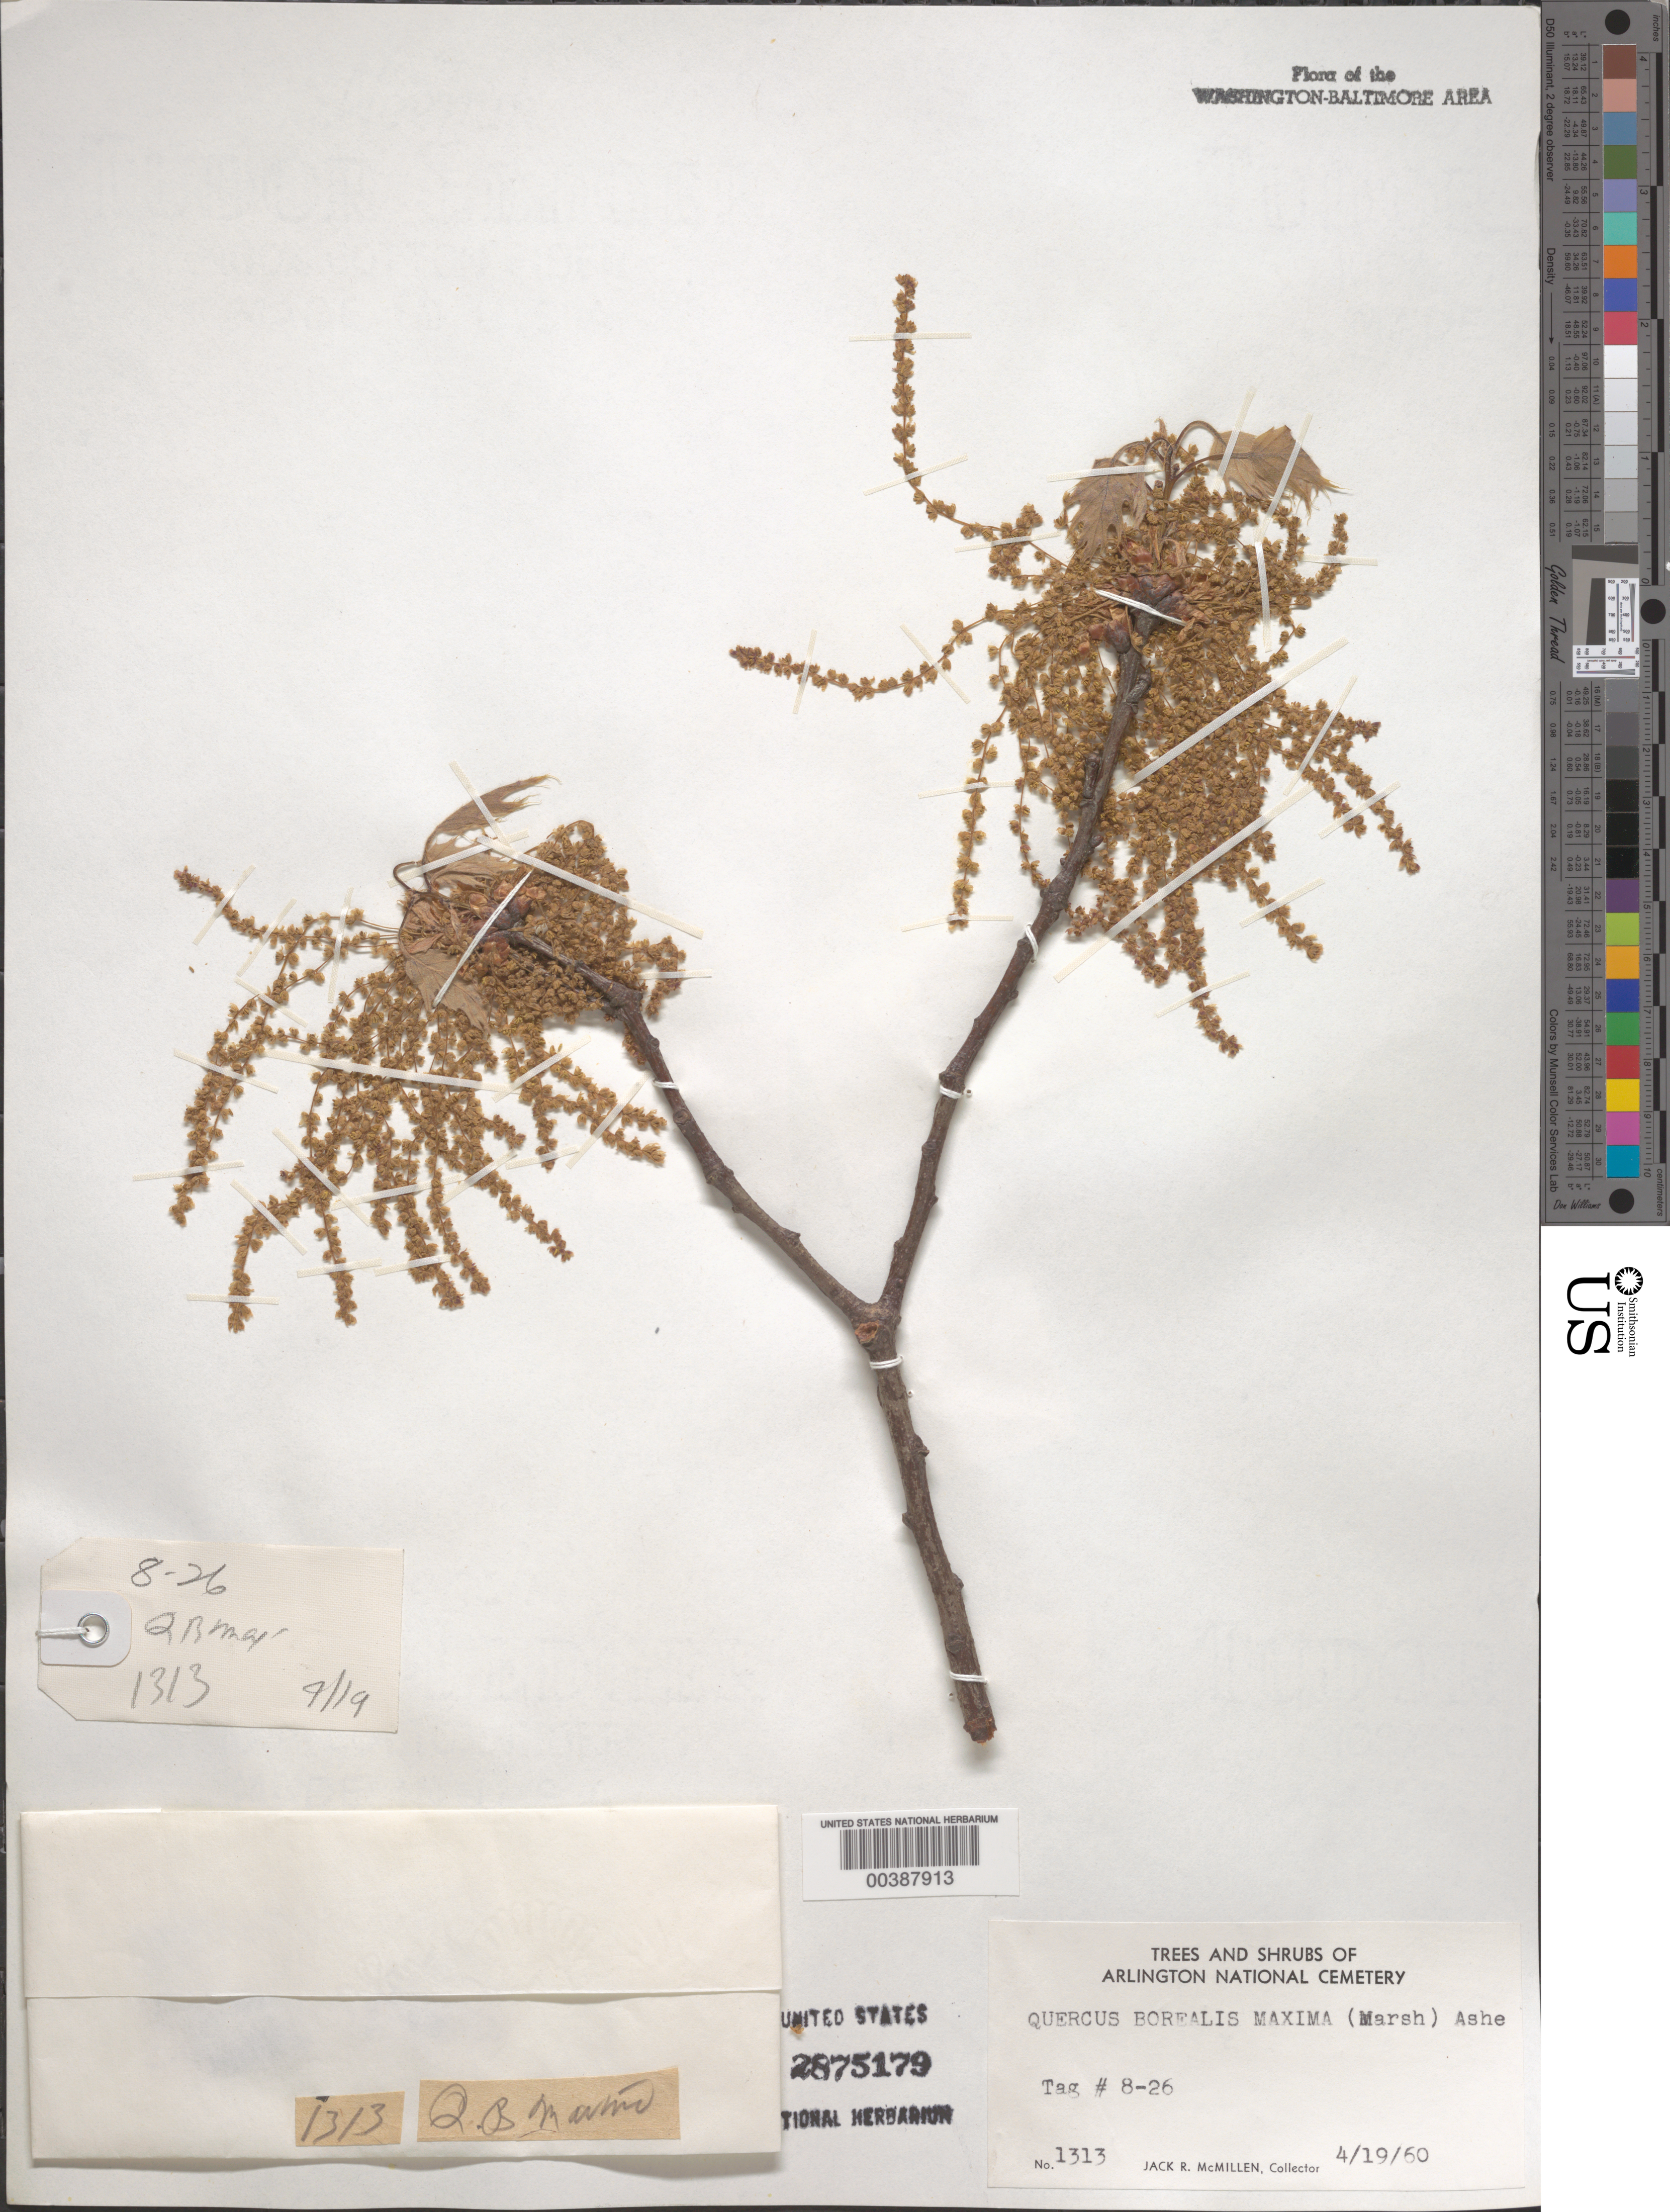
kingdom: Plantae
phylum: Tracheophyta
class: Magnoliopsida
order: Fagales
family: Fagaceae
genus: Quercus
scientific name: Quercus rubra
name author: L.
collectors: J. McMillen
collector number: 1313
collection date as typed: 19 Apr 1960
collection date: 1960-04-19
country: United States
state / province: Virginia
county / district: Arlington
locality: Arlington National Cemetery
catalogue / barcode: US 2875179